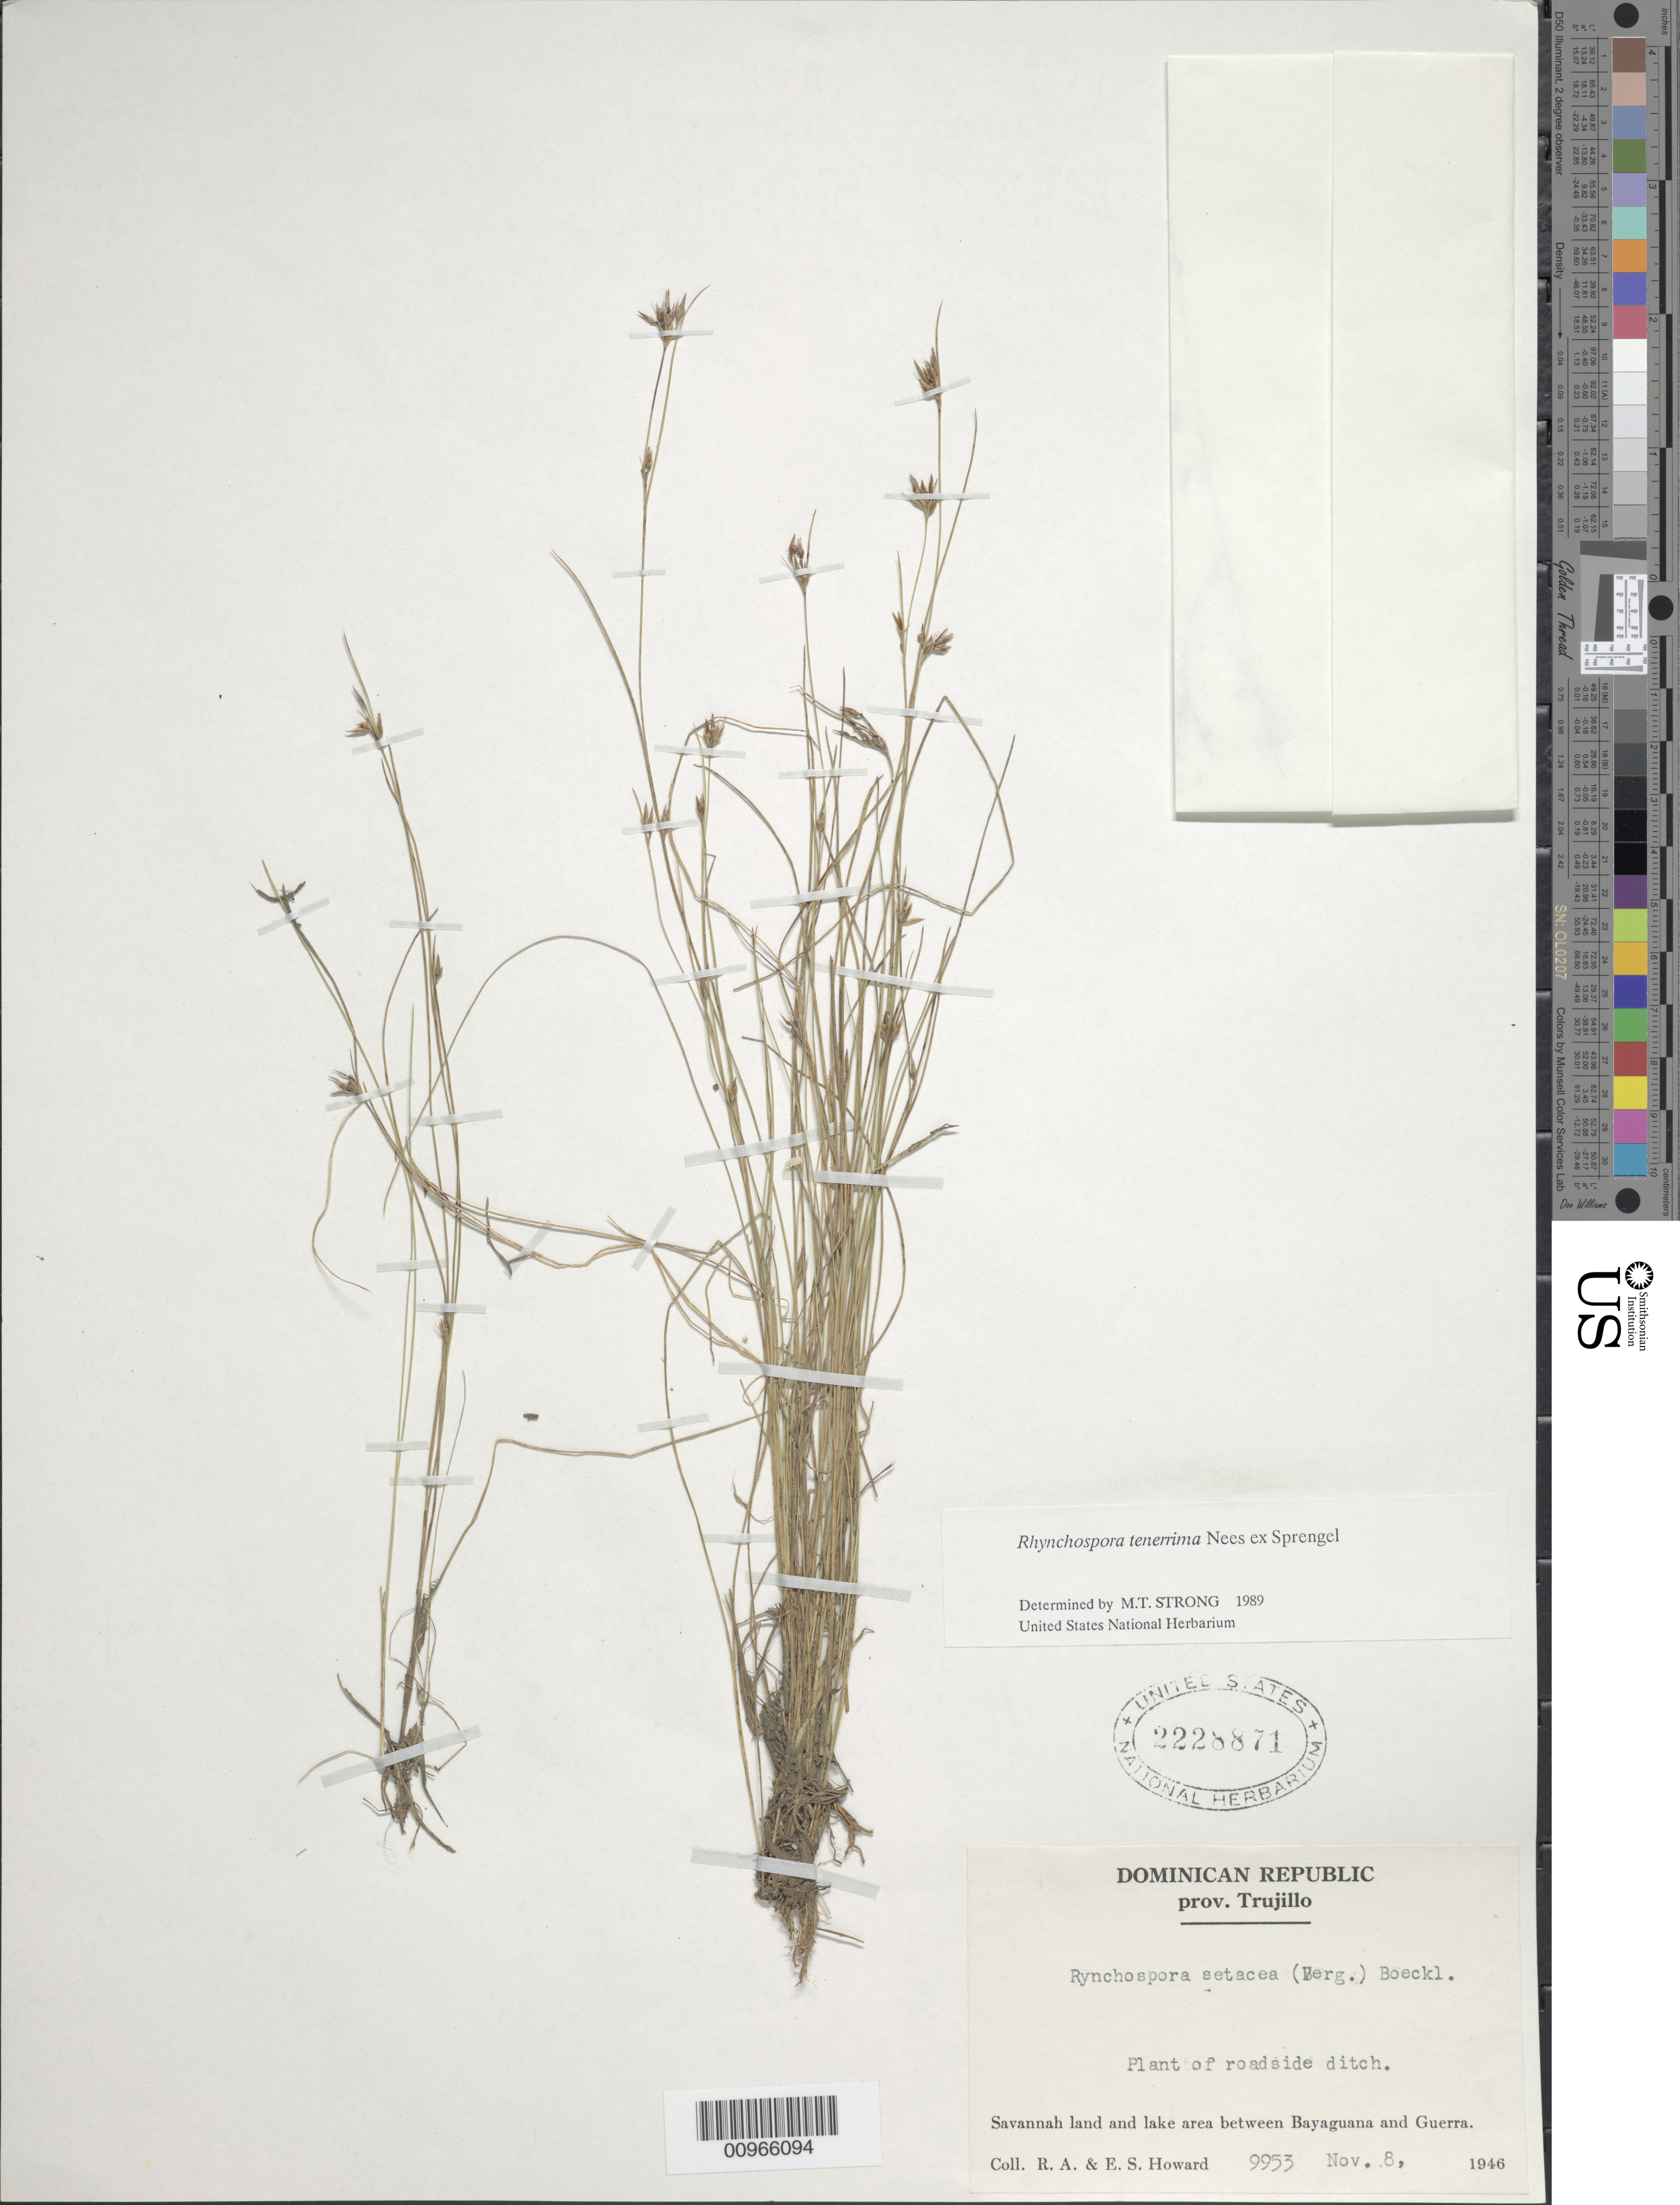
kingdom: Plantae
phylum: Tracheophyta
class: Liliopsida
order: Poales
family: Cyperaceae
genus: Rhynchospora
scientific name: Rhynchospora tenerrima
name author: Nees ex Spreng.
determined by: Strong, M. T., (US), Smithsonian Institution - National Museum of Natural History (UNITED STATES)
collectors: R. A. Howard & E. S. Howard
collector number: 9953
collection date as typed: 08 Nov 1946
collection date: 1946-11-08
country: Dominican Republic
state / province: Santo Domingo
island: Hispaniola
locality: Savannah land and lake area between Bayaguana and Guerra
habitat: Roadside ditch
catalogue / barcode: US 2228871